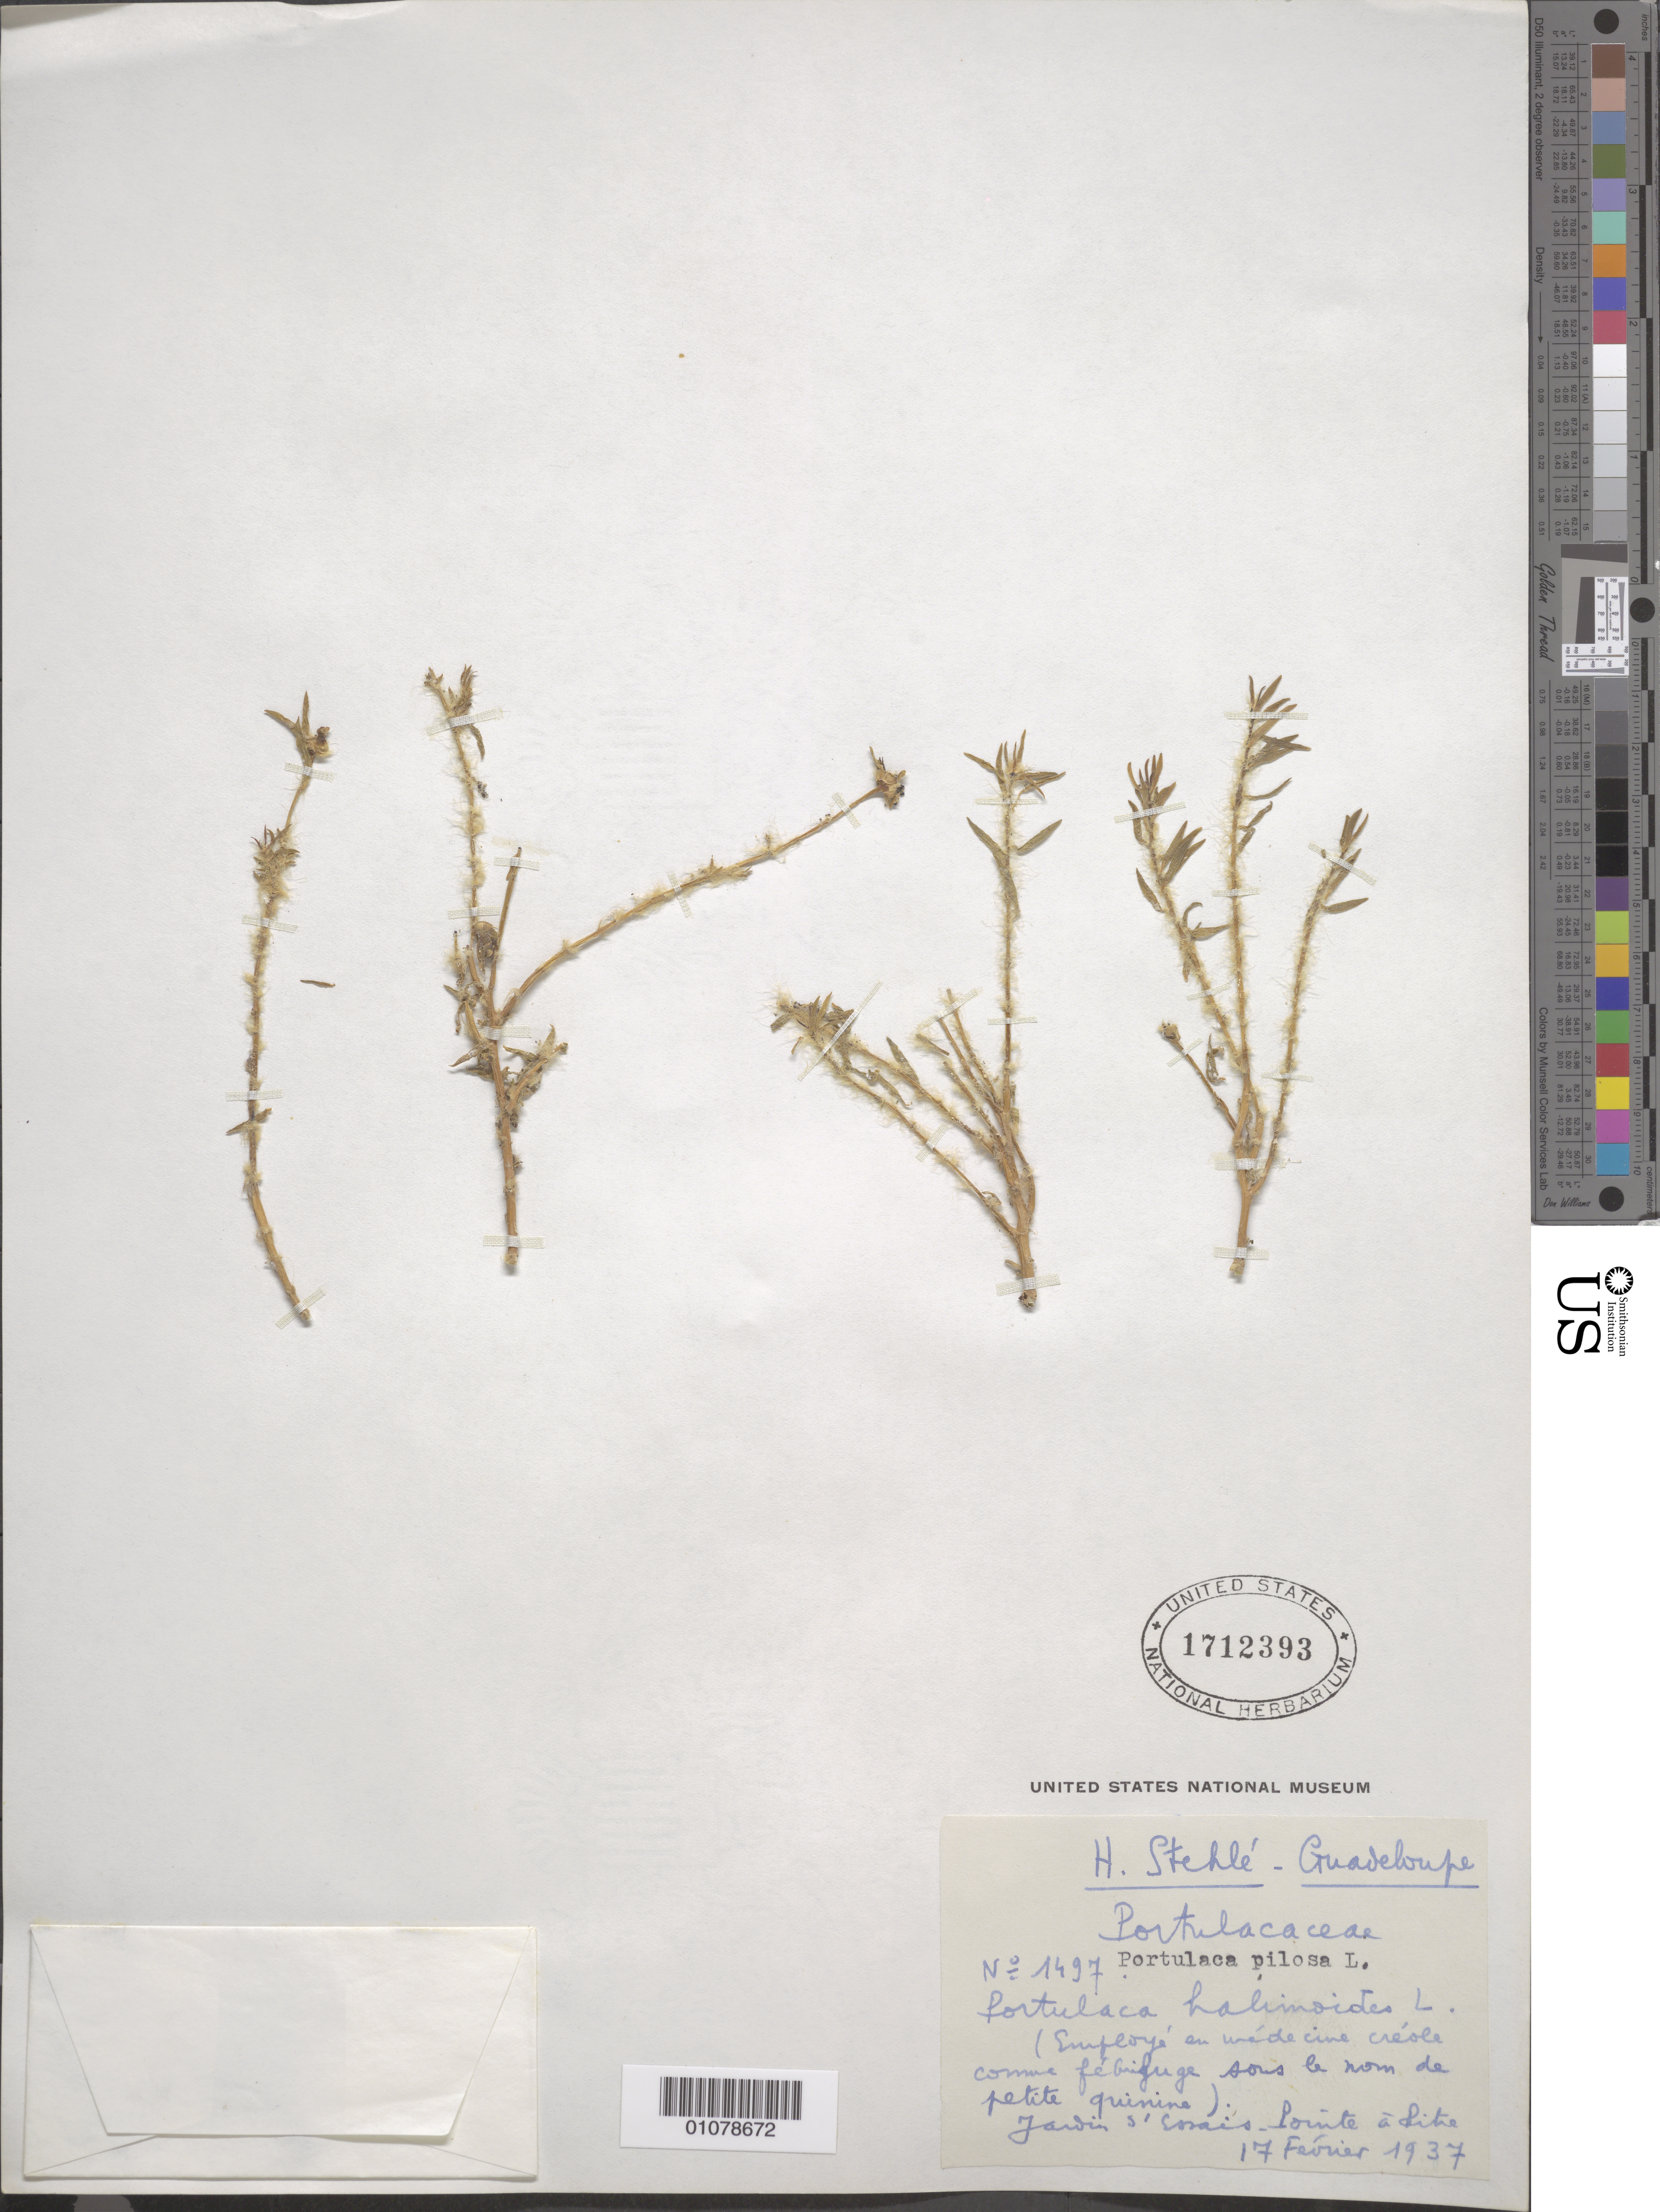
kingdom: Plantae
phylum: Tracheophyta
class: Magnoliopsida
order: Caryophyllales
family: Portulacaceae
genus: Portulaca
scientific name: Portulaca pilosa f. pilosa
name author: L.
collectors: H. Stehlé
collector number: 1497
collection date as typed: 17 Feb 1937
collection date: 1937-02-17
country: Guadeloupe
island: Grande Terre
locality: Pointe-a-Pitre, jardin s'sorais.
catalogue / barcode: US 1712393